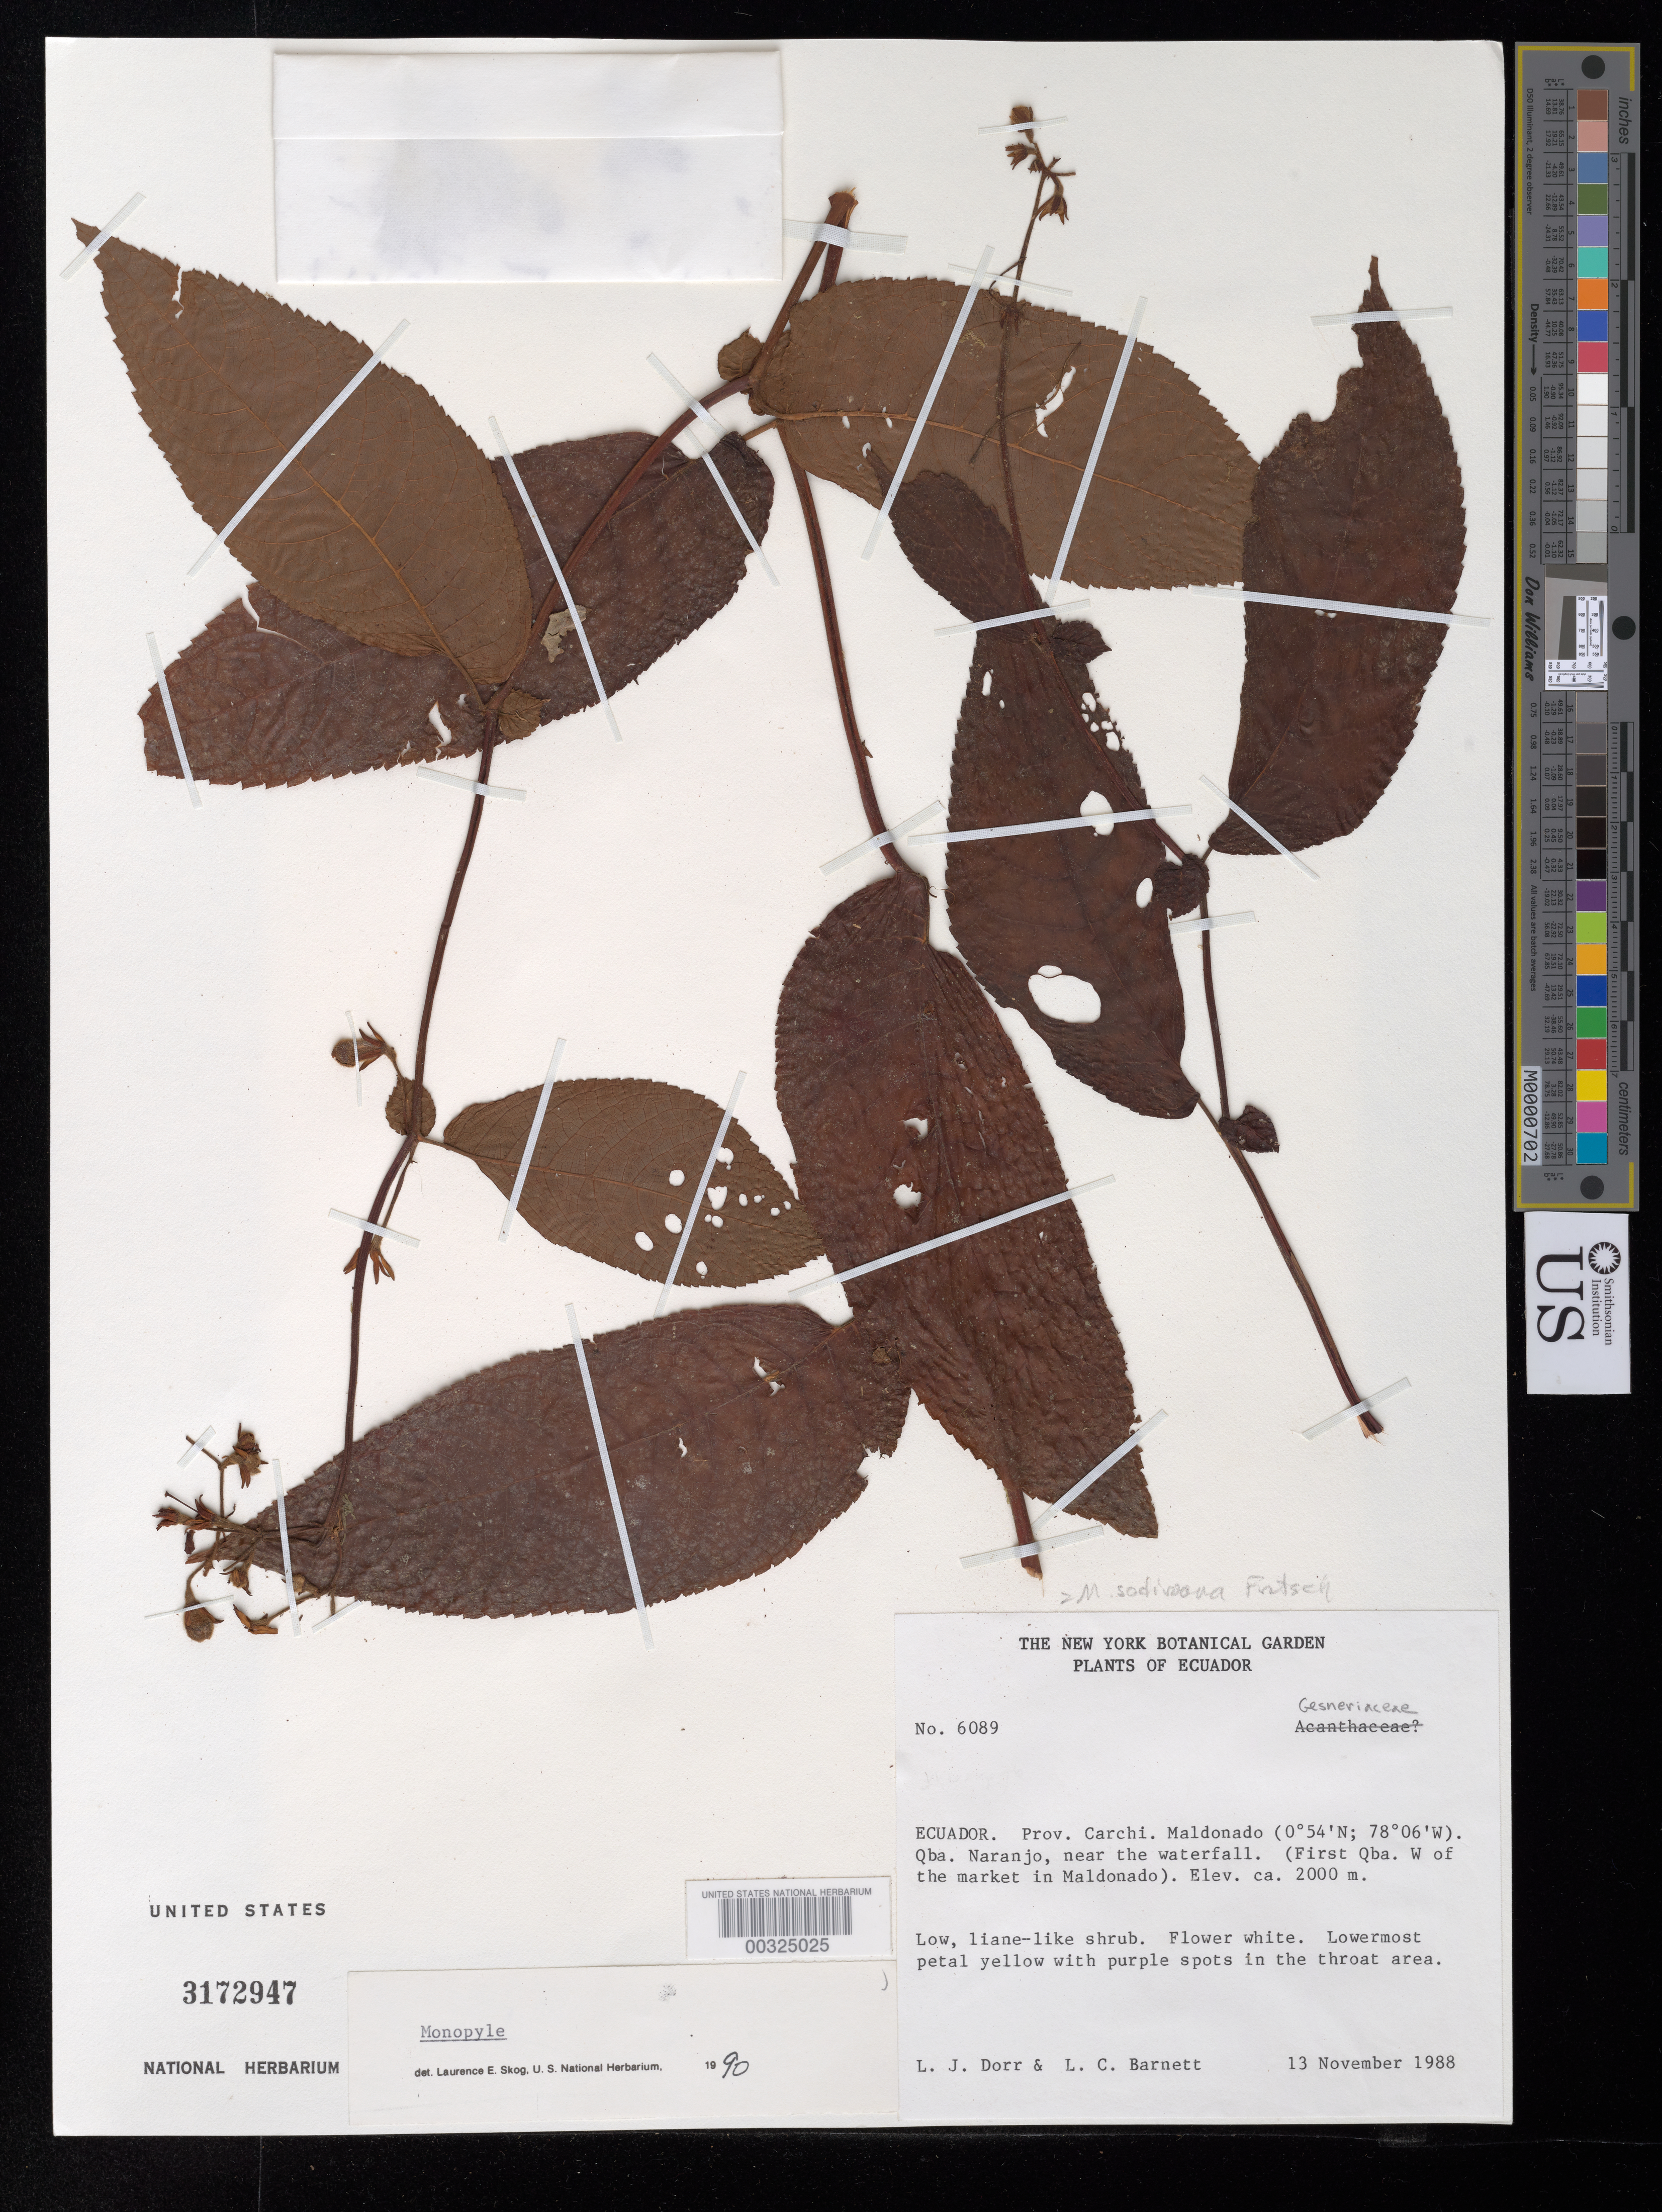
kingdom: Plantae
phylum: Tracheophyta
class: Magnoliopsida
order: Lamiales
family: Gesneriaceae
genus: Monopyle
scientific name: Monopyle sp.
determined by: Skog, Laurence E.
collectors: L. J. Dorr & L. C. Barnett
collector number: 6089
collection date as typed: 13 Nov 1988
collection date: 1988-11-13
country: Ecuador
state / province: Carchi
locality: Maldonado, Qba. Naranjo, near the waterfall (First Qba. W of the market in Maldonado)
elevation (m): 2000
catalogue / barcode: US 3172947